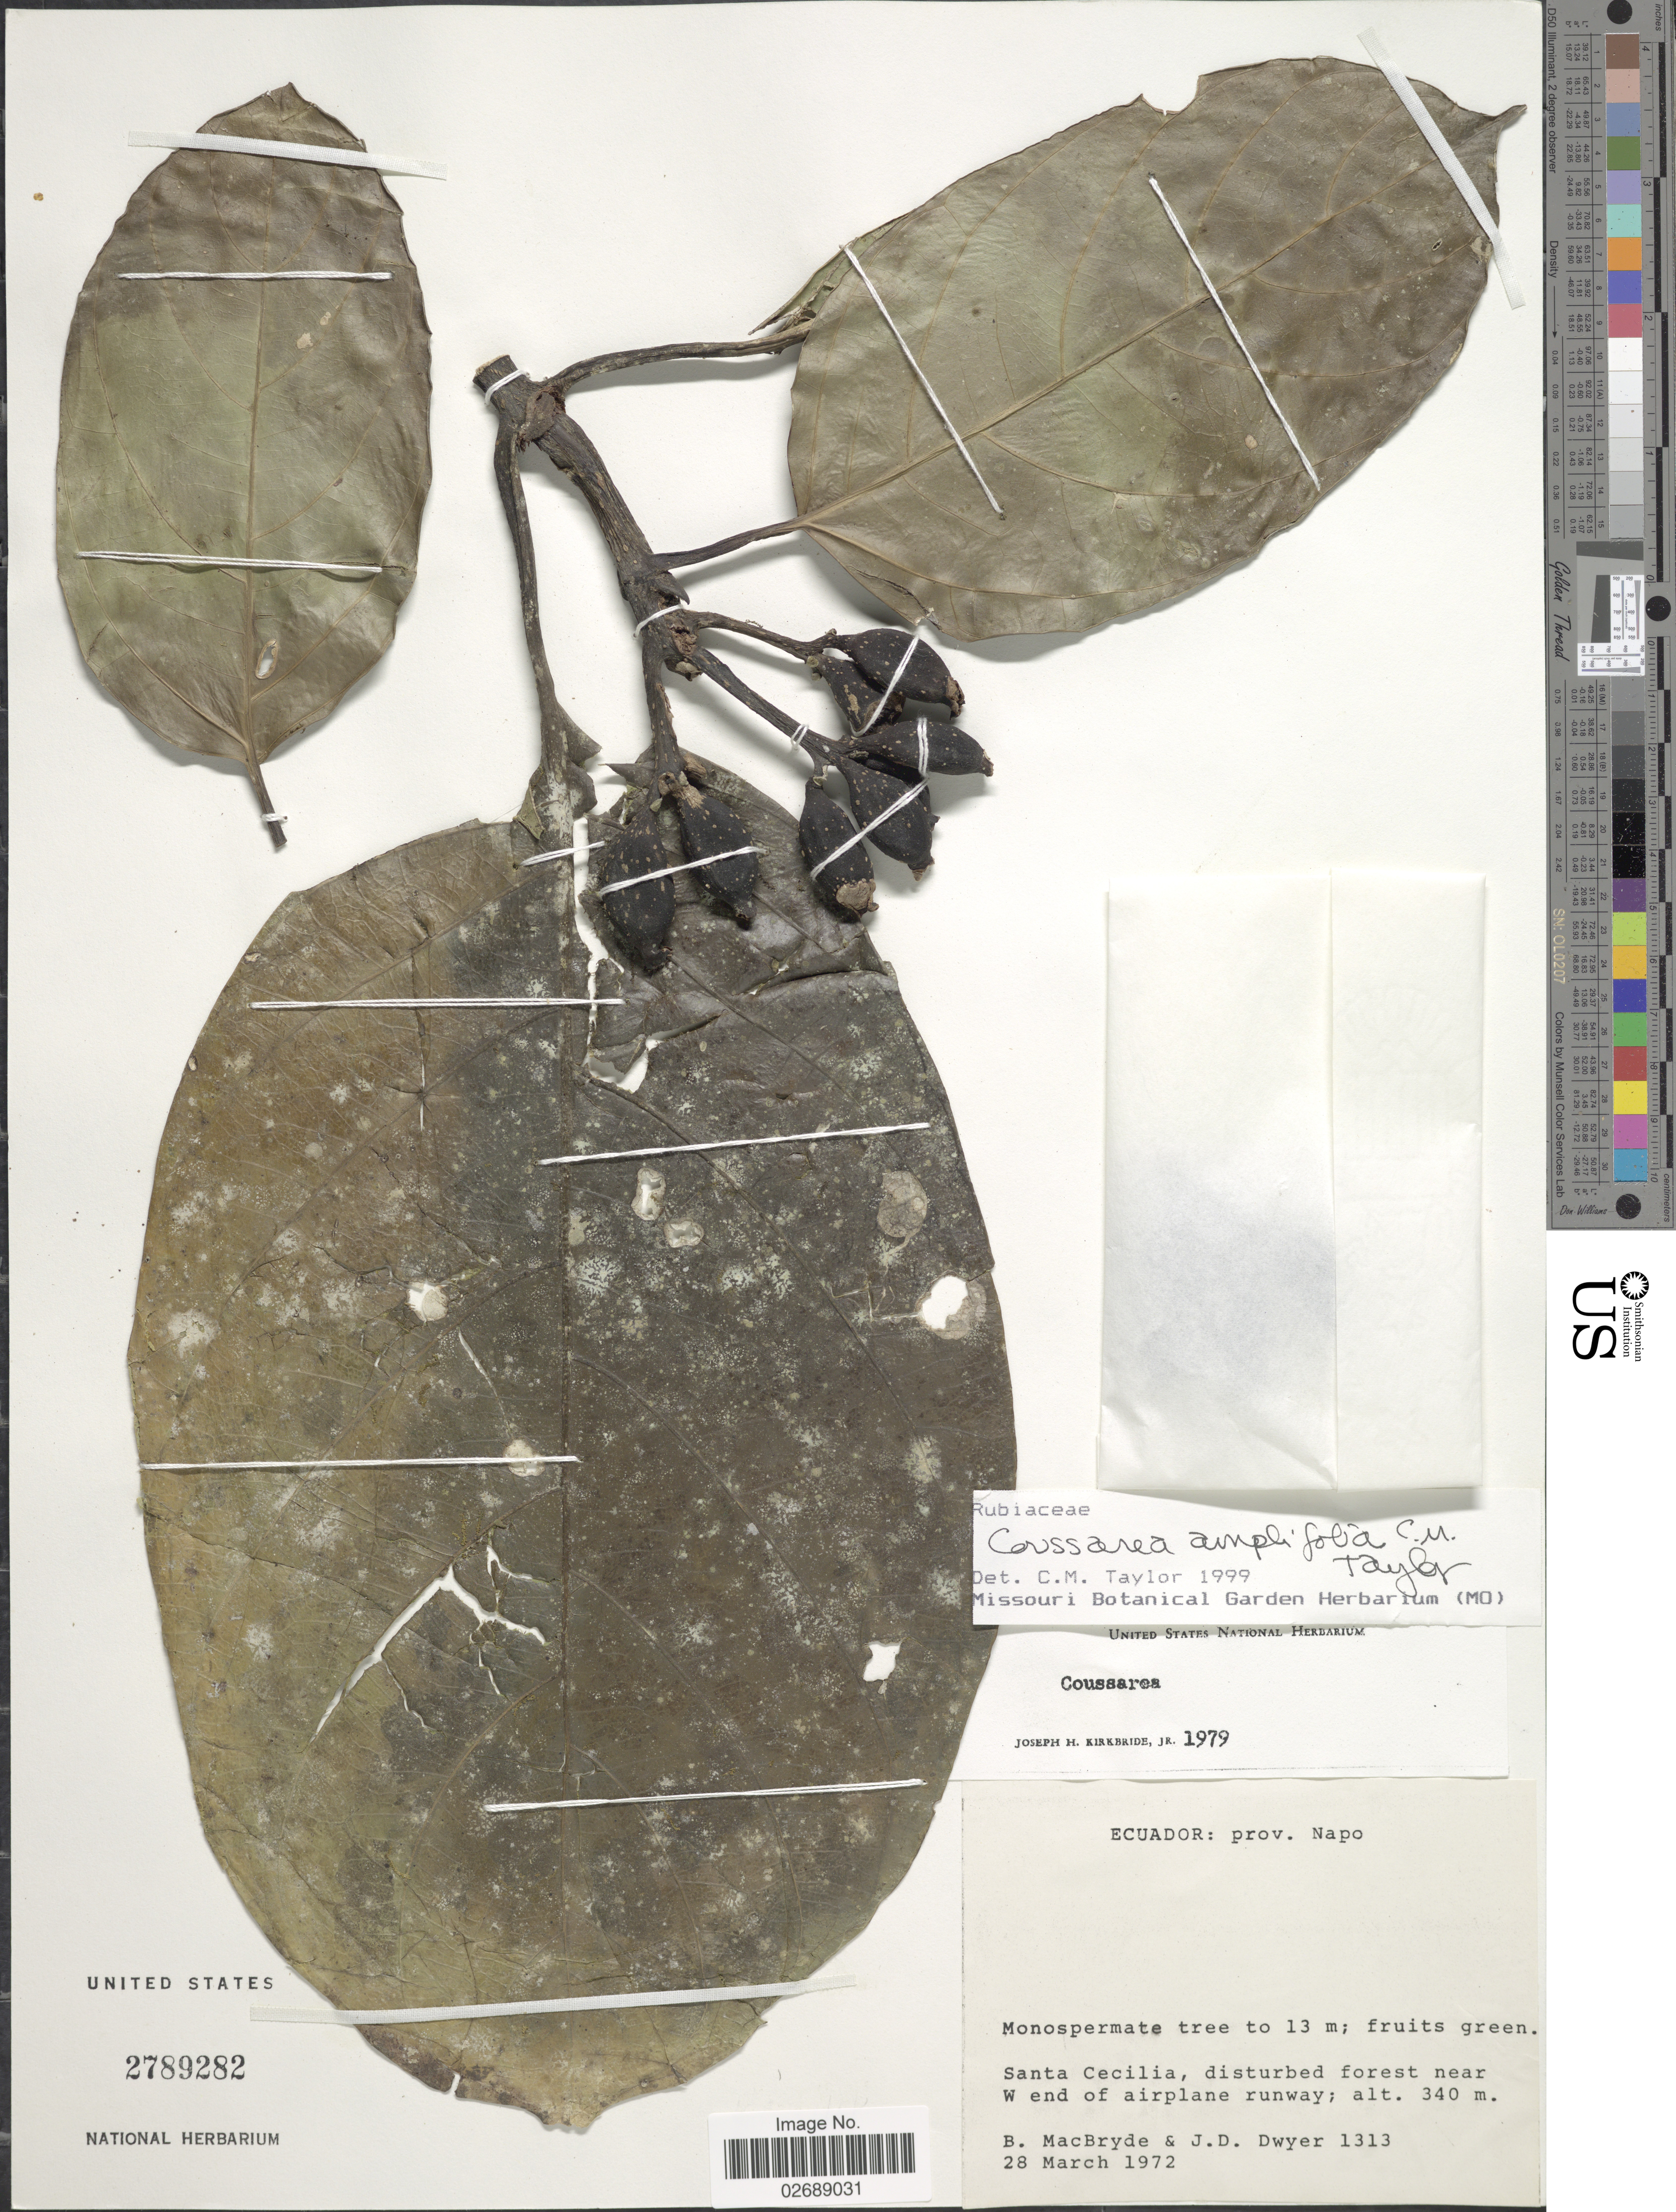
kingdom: Plantae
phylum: Tracheophyta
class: Magnoliopsida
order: Gentianales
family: Rubiaceae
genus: Coussarea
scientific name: Coussarea amplifolia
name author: C.M. Taylor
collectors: B. MacBryde & J. D. Dwyer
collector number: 1313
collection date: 1972-03-28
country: Ecuador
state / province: Napo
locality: Santa Cecilia, disturbed forest near W end of airplane runway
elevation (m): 340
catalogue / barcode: US 2789282